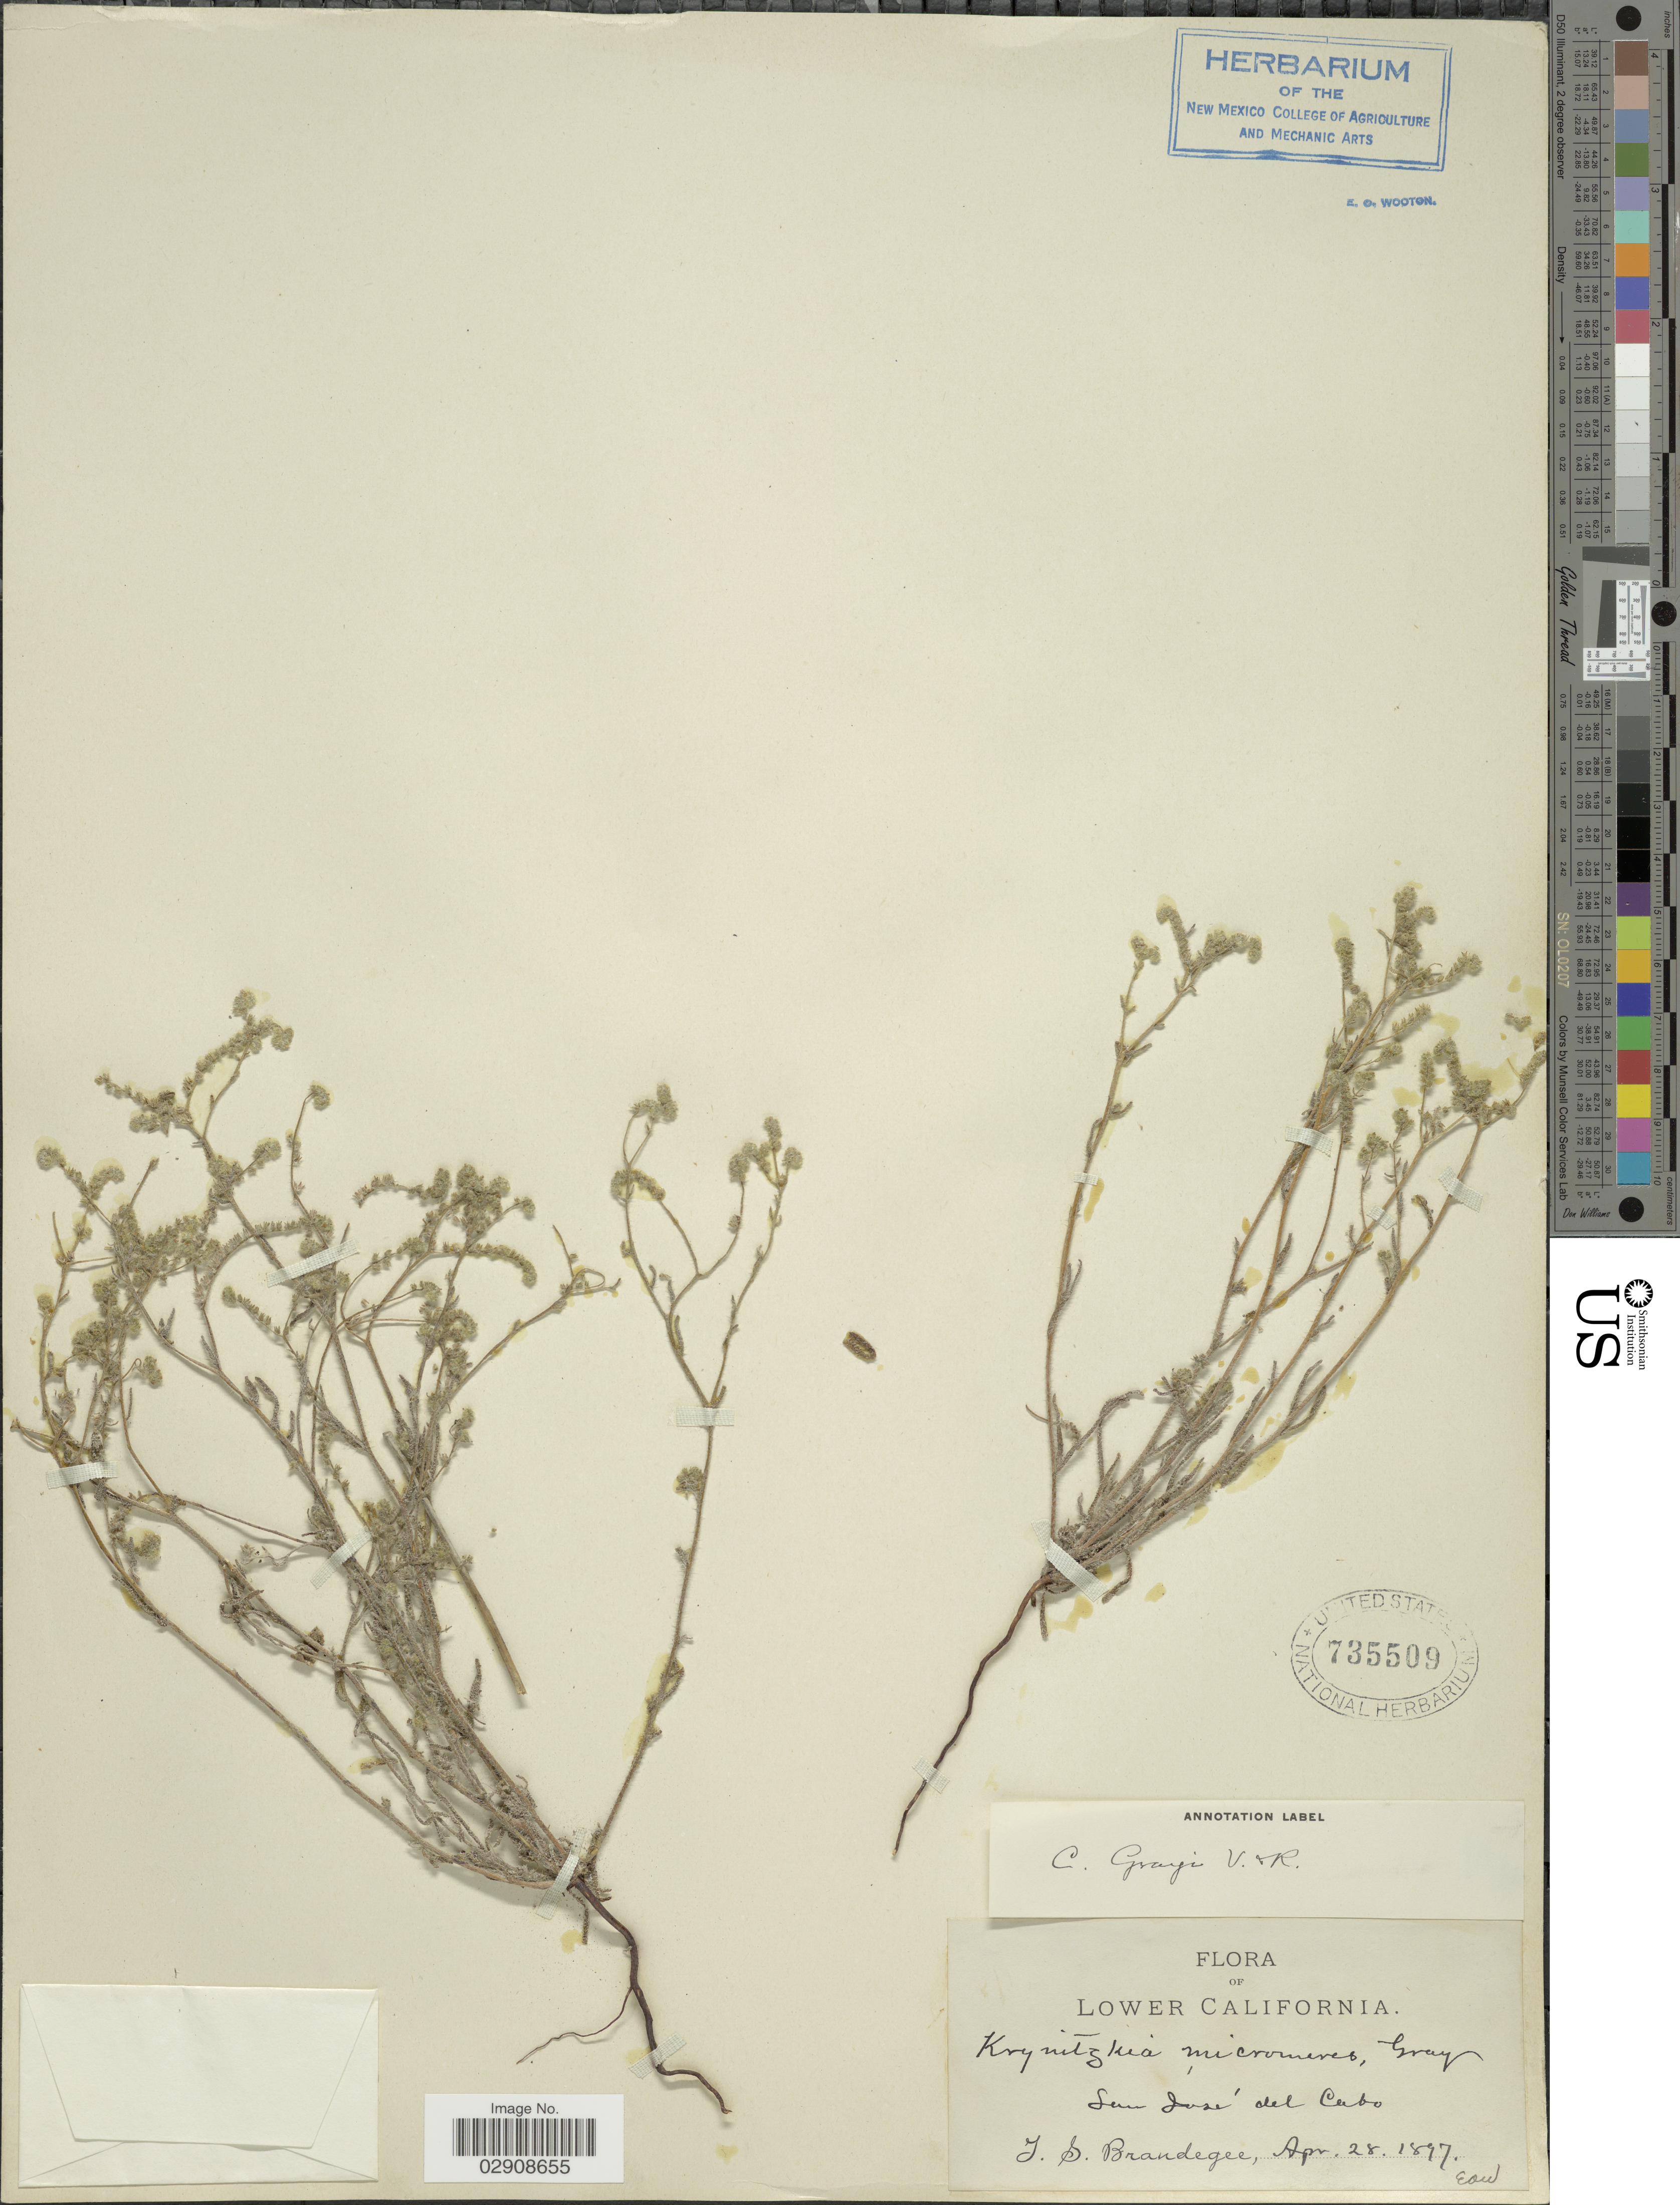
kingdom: Plantae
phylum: Tracheophyta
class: Magnoliopsida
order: Boraginales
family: Boraginaceae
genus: Cryptantha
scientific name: Cryptantha grayi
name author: (Vasey &) J.F. Macbr.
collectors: T. S. Brandegee (herbarium)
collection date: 1897-04-28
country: Mexico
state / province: Baja California Sur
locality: Lower California. San José del Cabo.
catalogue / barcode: US 735509